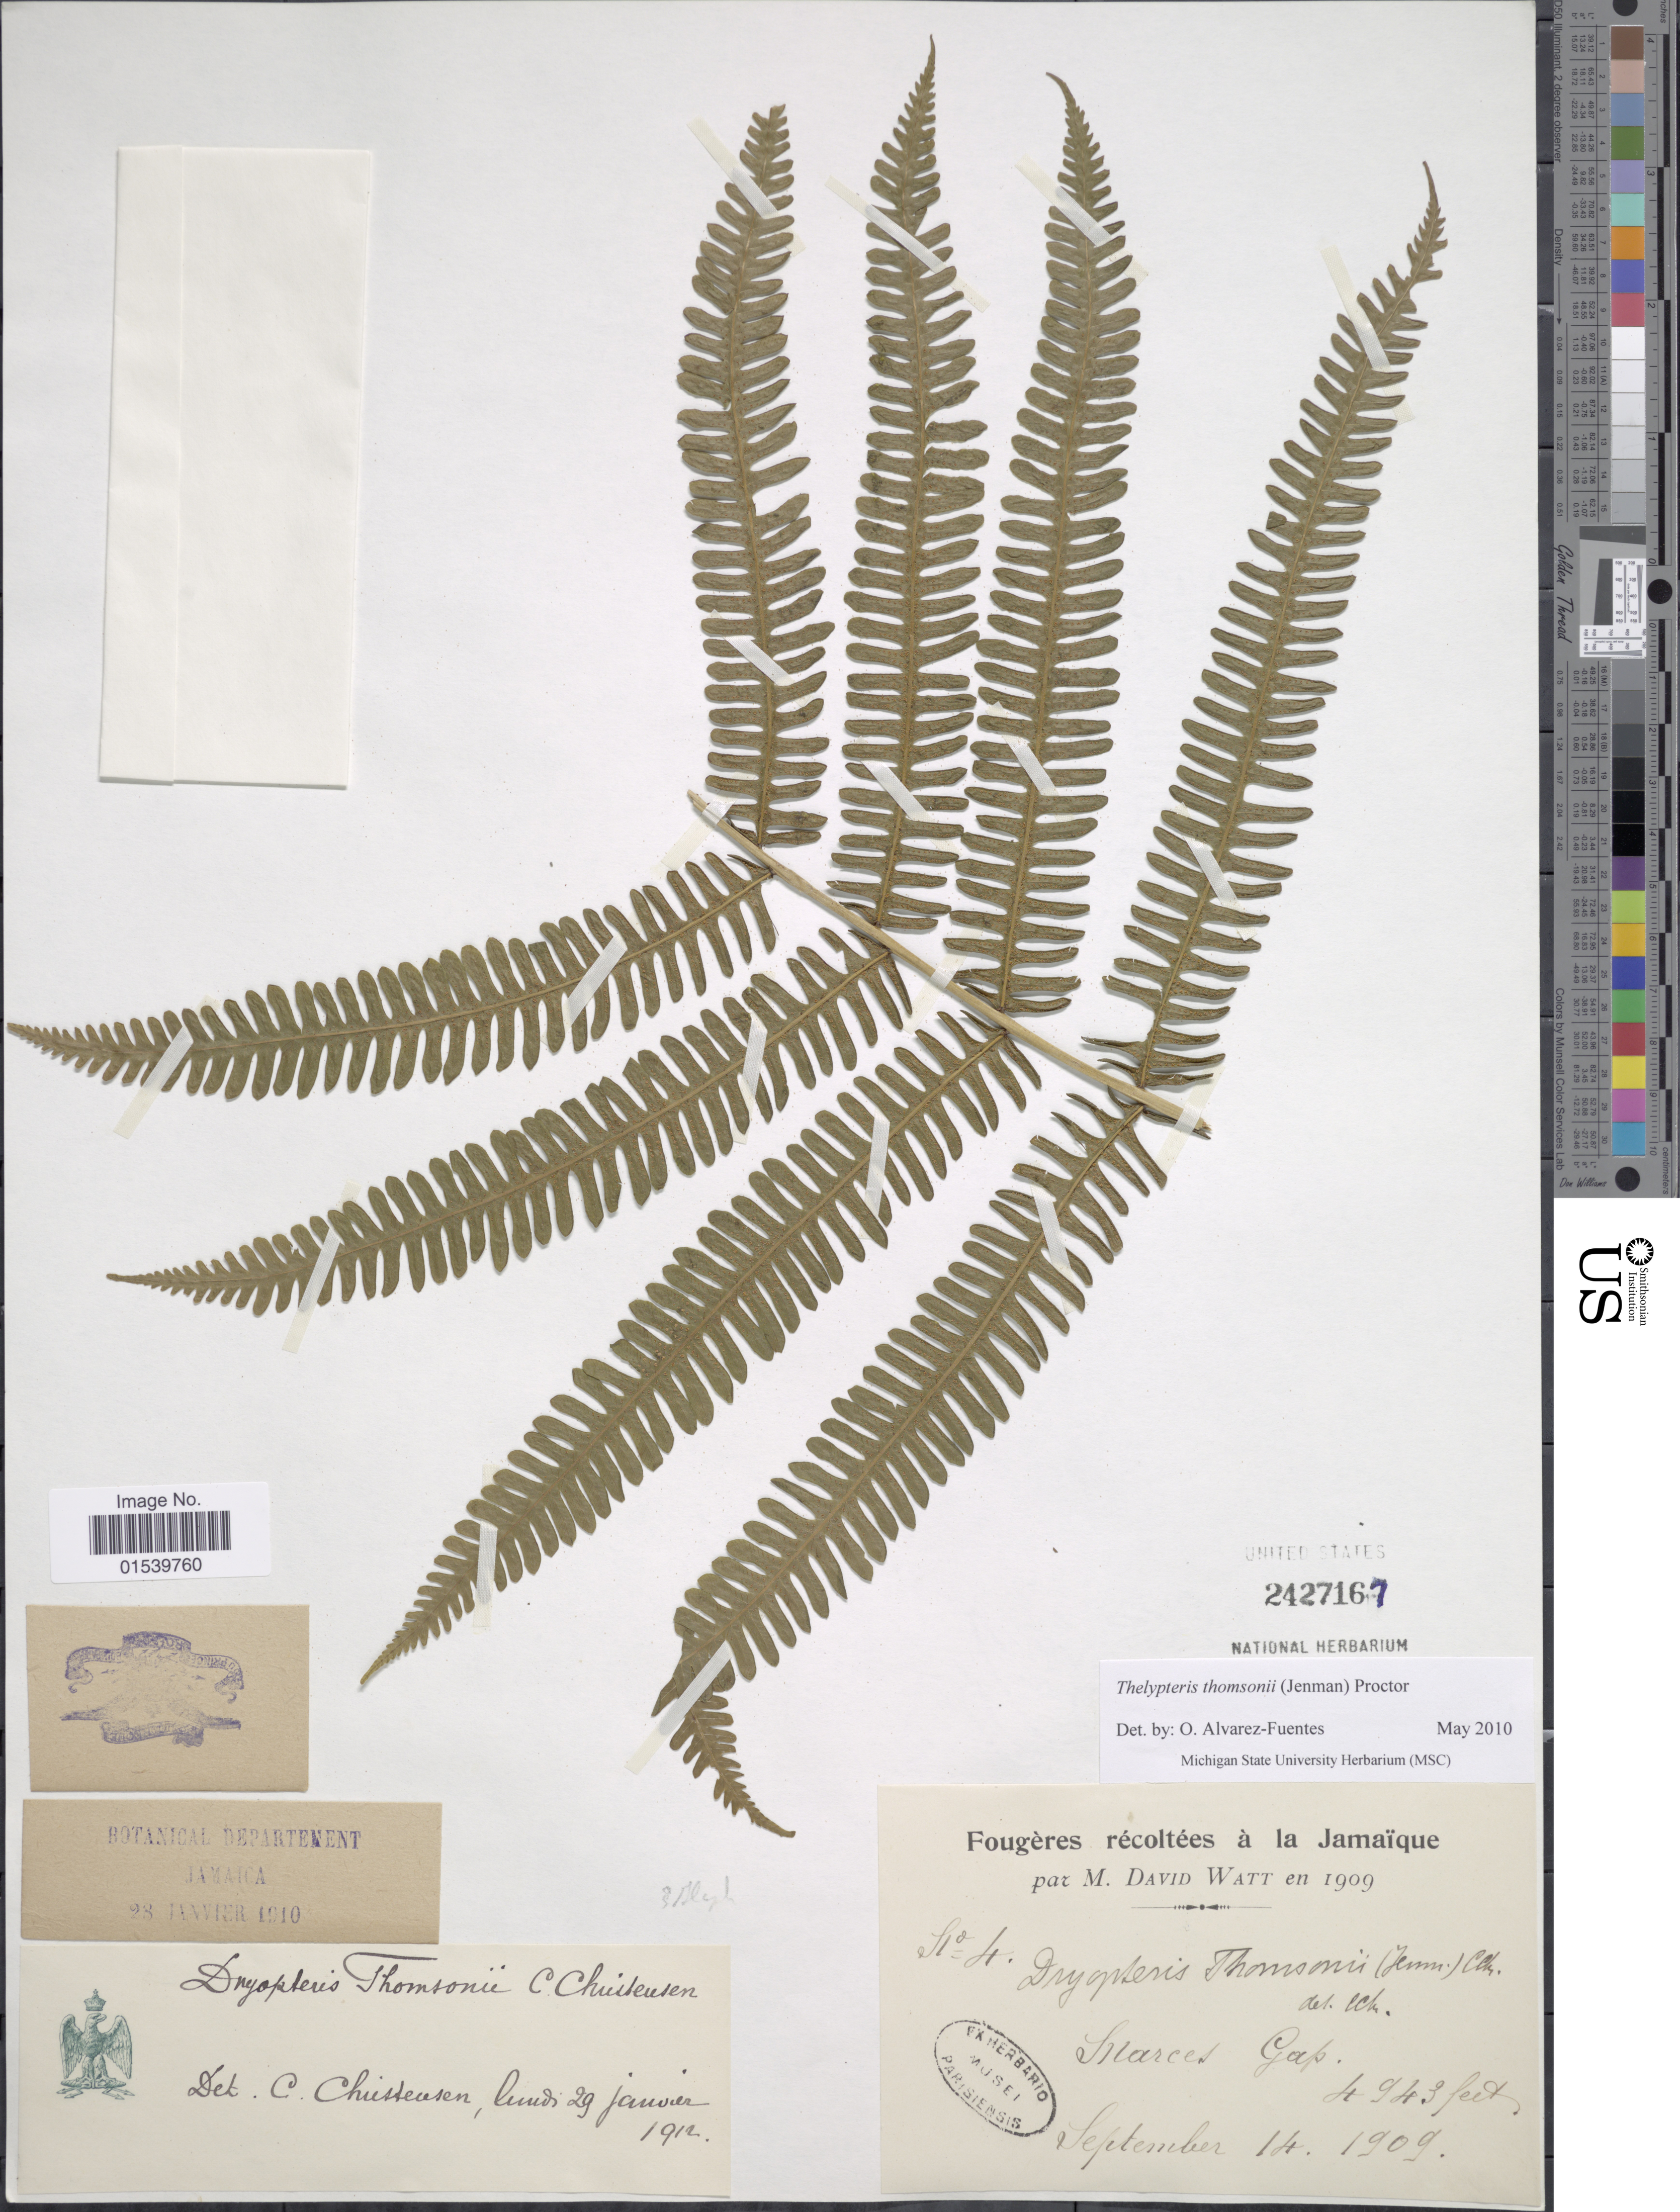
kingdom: Plantae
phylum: Tracheophyta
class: Polypodiopsida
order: Polypodiales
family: Thelypteridaceae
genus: Amauropelta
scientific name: Amauropelta thomsonii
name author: (Jenman) Pic. Serm.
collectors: M. Watt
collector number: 4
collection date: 1909-09-14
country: Jamaica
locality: Morces Gap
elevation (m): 1507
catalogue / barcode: US 2427167